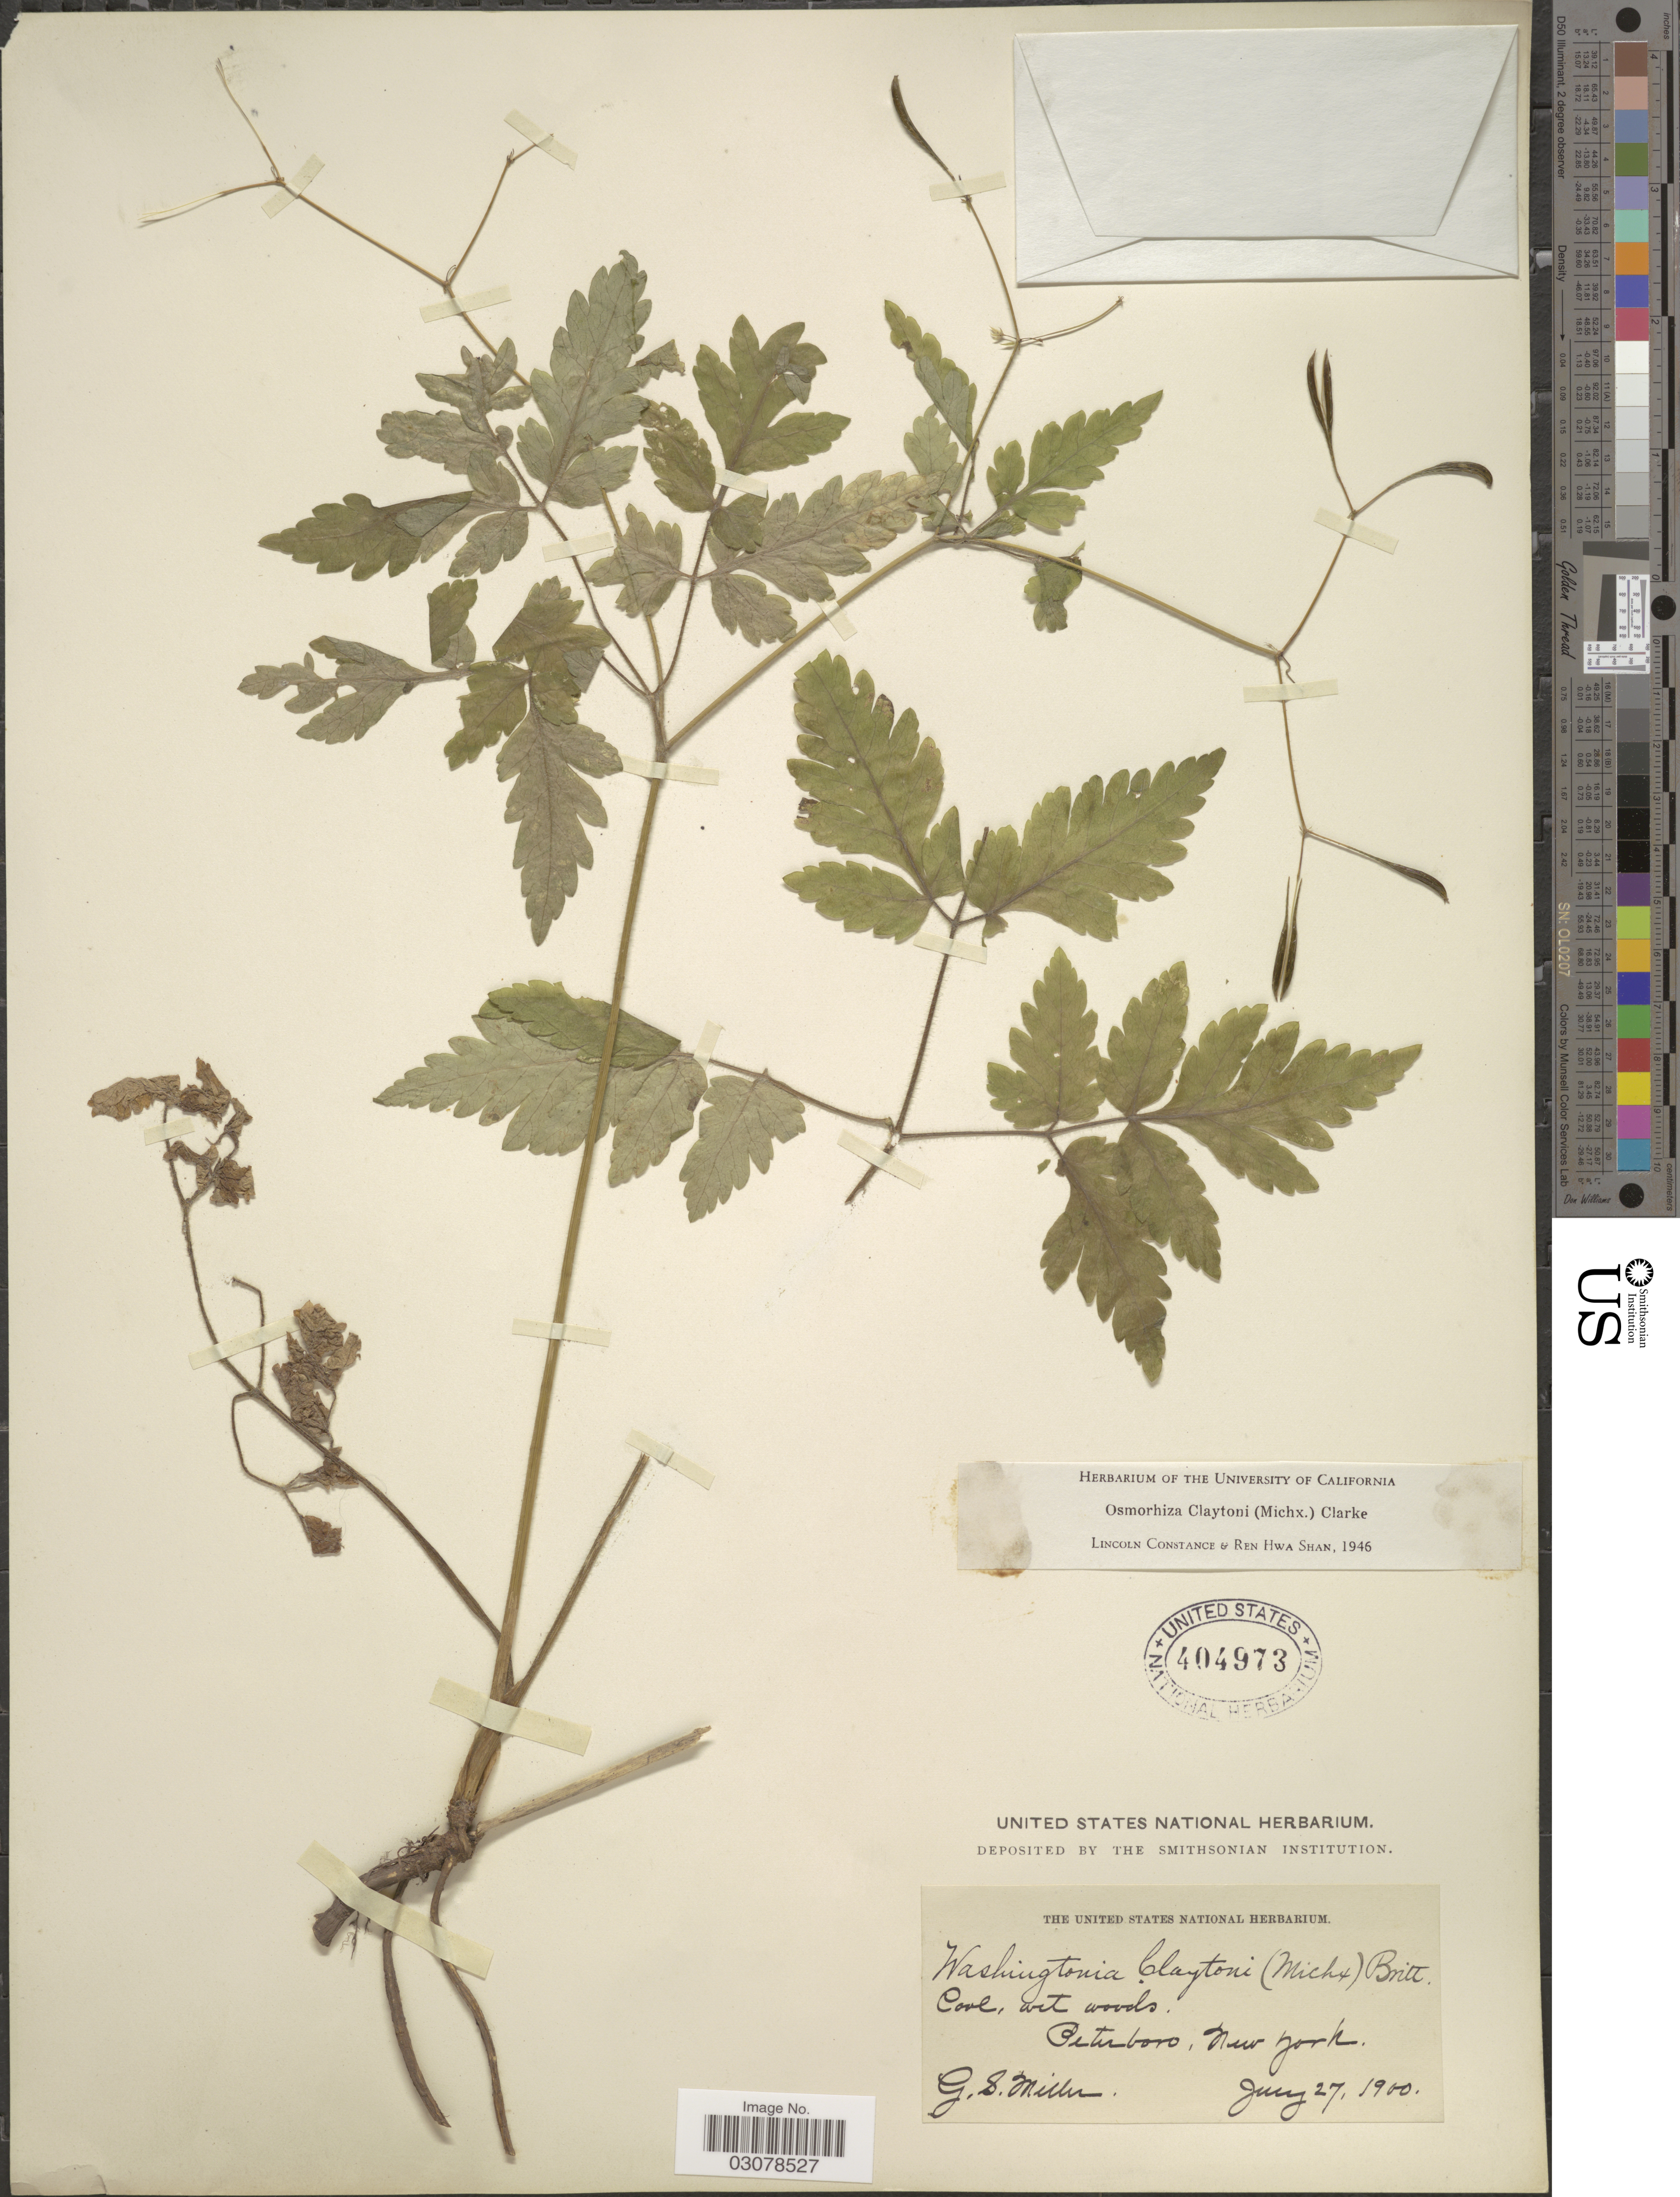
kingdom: Plantae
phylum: Tracheophyta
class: Magnoliopsida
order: Apiales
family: Apiaceae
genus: Osmorhiza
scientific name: Osmorhiza claytonii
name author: (Michx.) C.B. Clarke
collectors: G. S. Miller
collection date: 1900-06-27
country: United States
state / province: New York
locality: Peterboro.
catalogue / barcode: US 404973